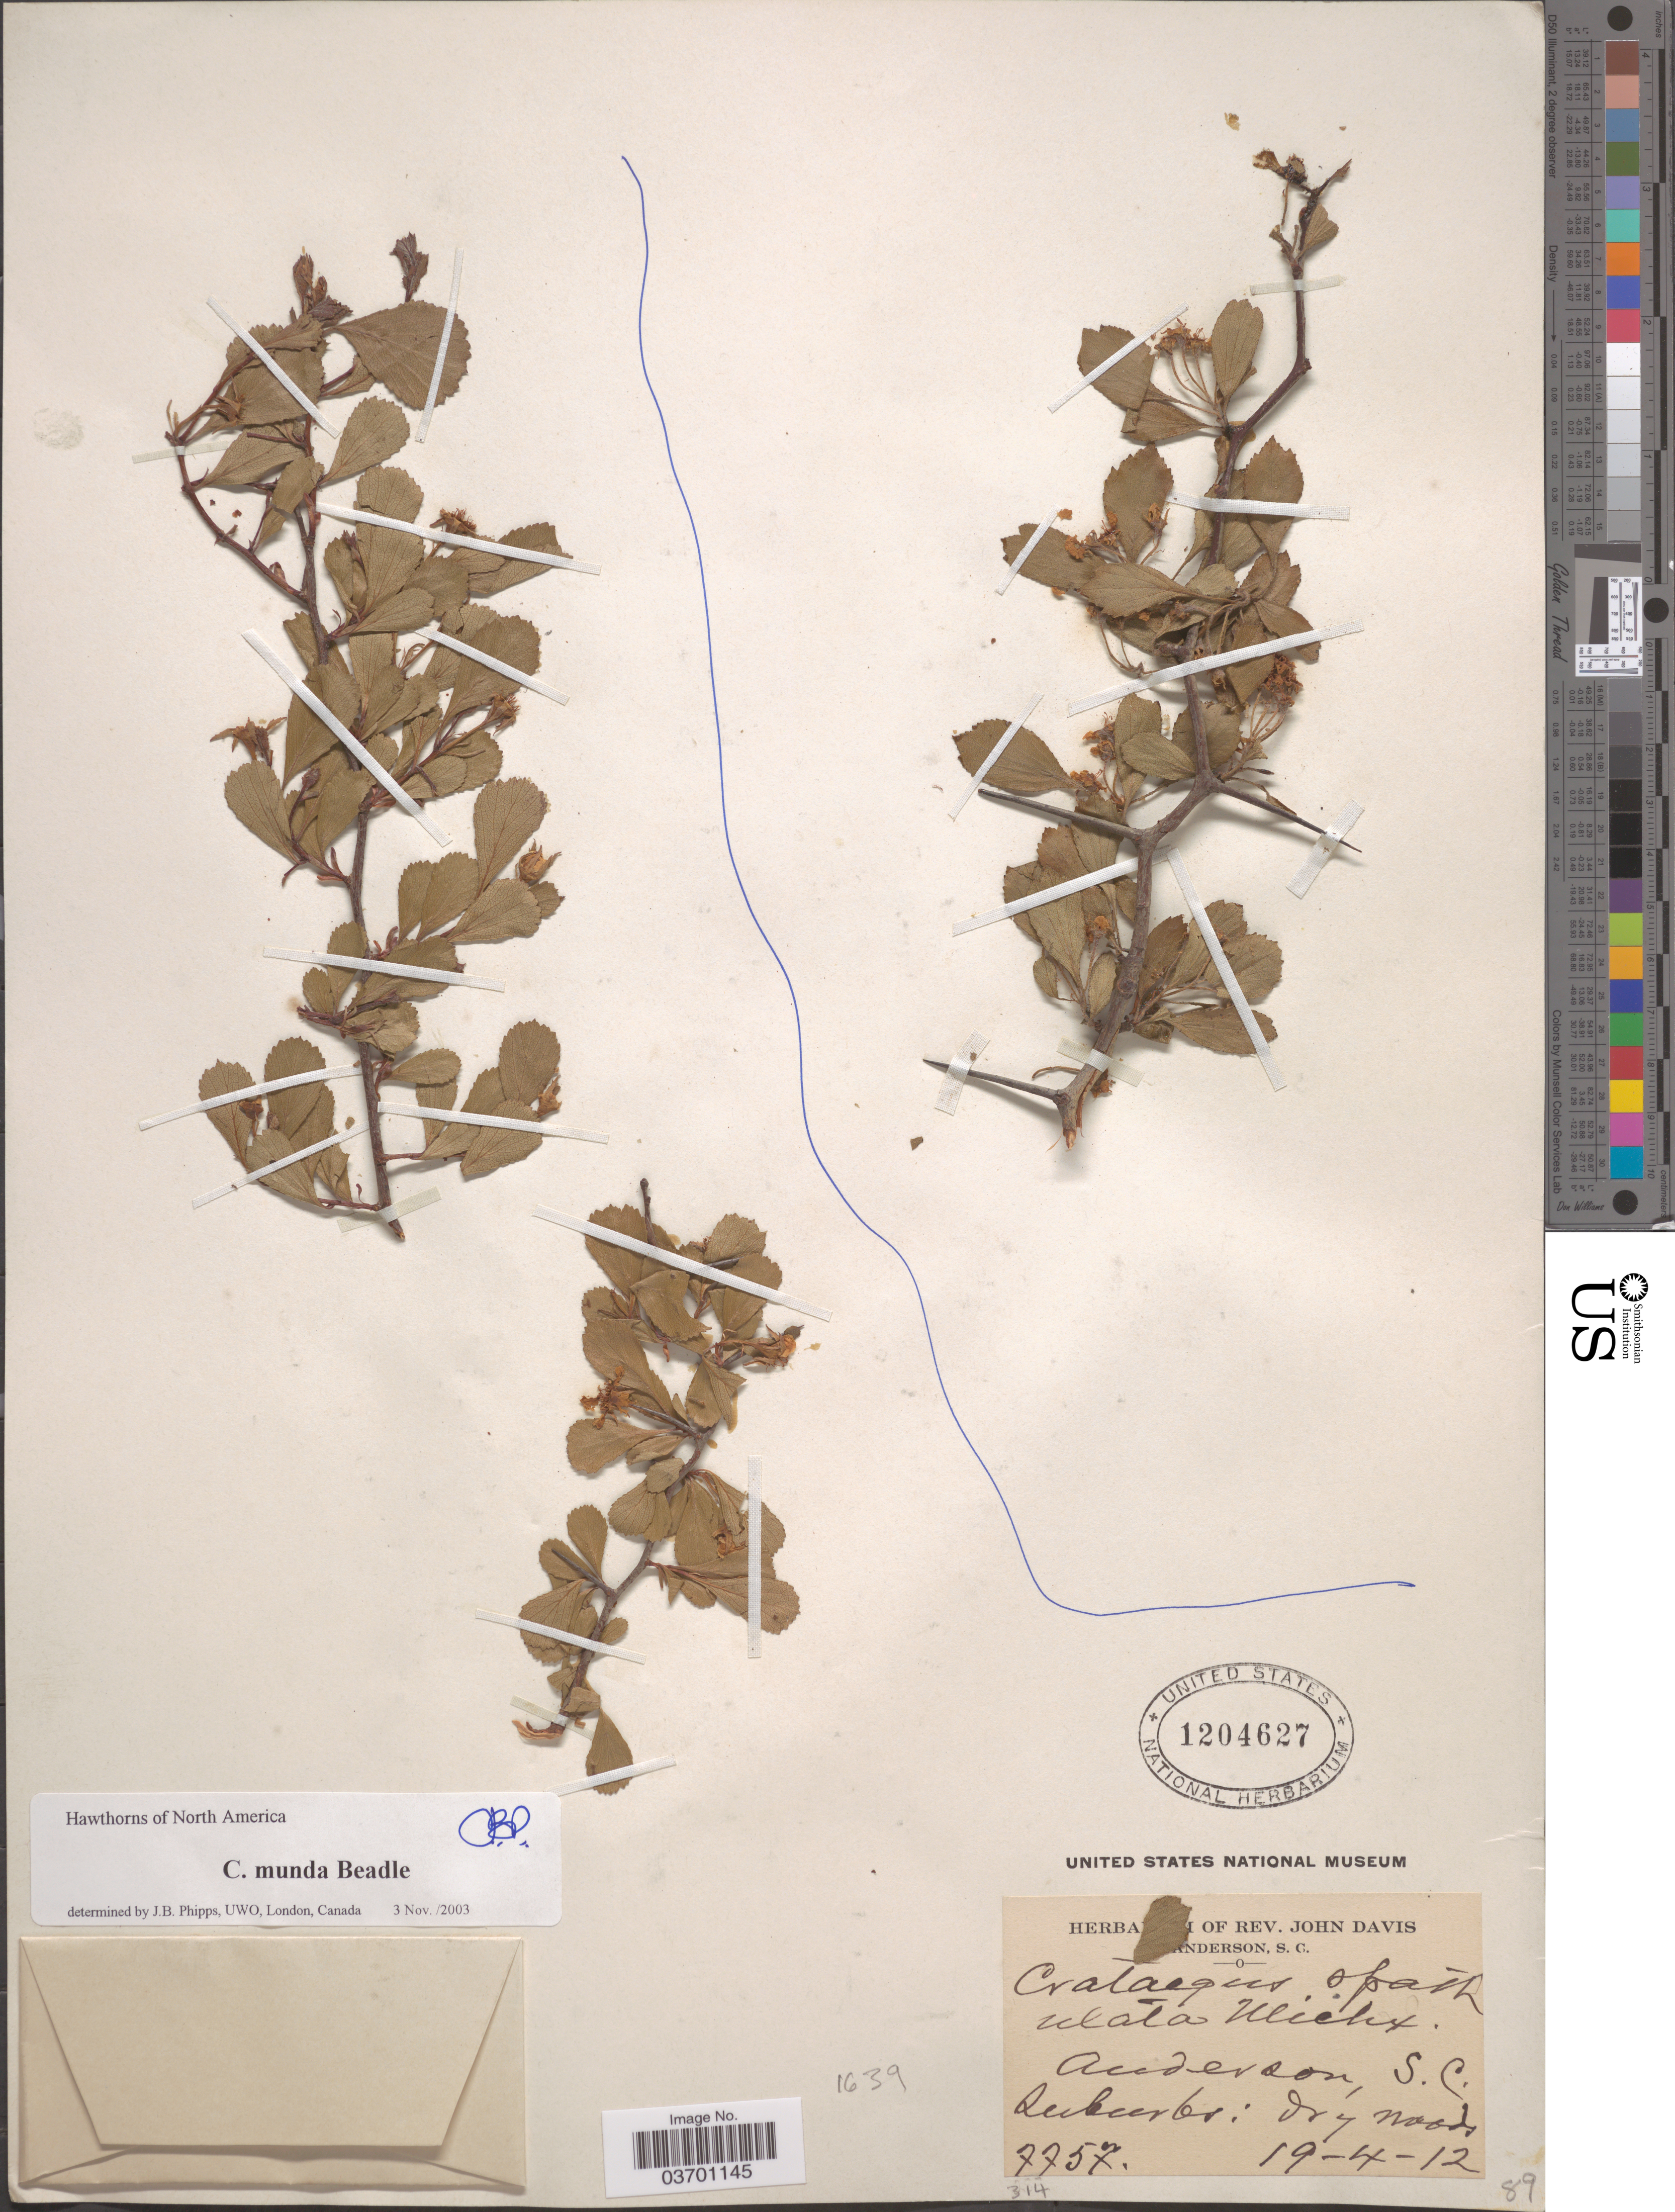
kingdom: Plantae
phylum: Tracheophyta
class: Magnoliopsida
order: Rosales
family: Rosaceae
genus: Crataegus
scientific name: Crataegus munda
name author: Beadle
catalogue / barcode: US 1204627-2